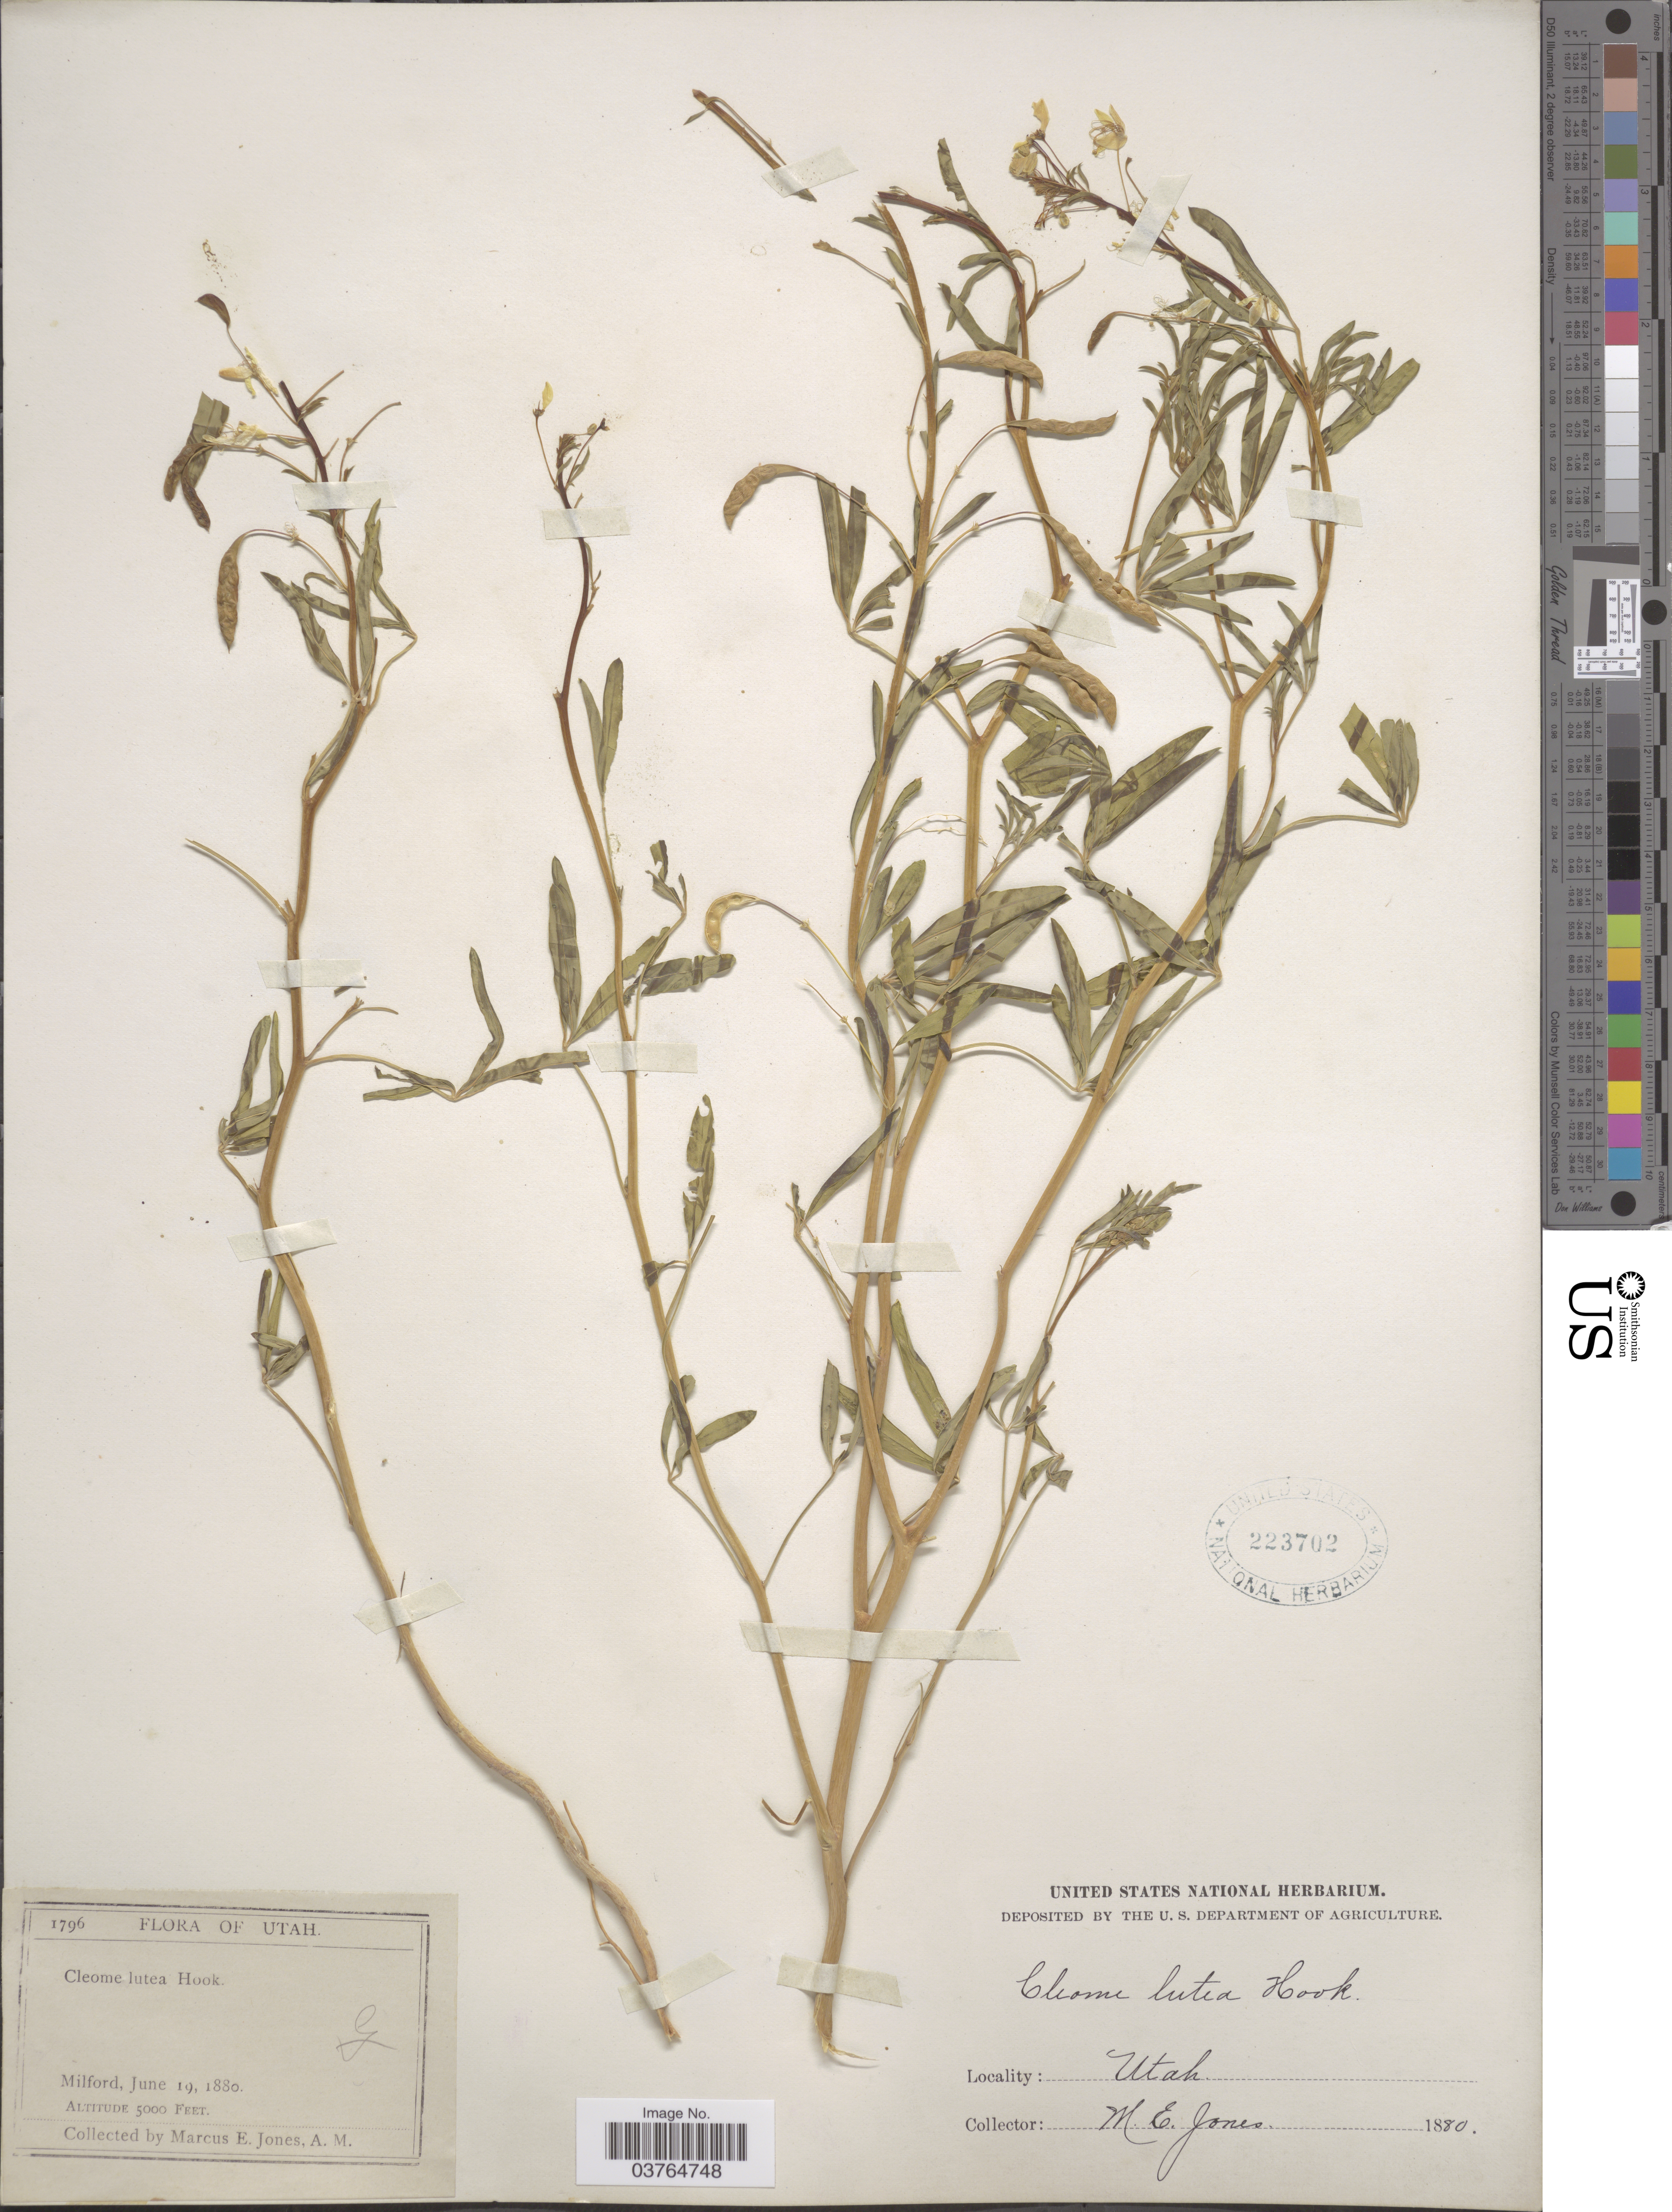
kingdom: Plantae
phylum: Tracheophyta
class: Magnoliopsida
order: Brassicales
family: Cleomaceae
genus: Cleomella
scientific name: Cleomella lutea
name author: (Hook.) Roalson & J.C. Hall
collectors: M. E. Jones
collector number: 1796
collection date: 1880-06-19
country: United States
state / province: Utah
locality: Milford.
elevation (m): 1524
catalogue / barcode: US 223702